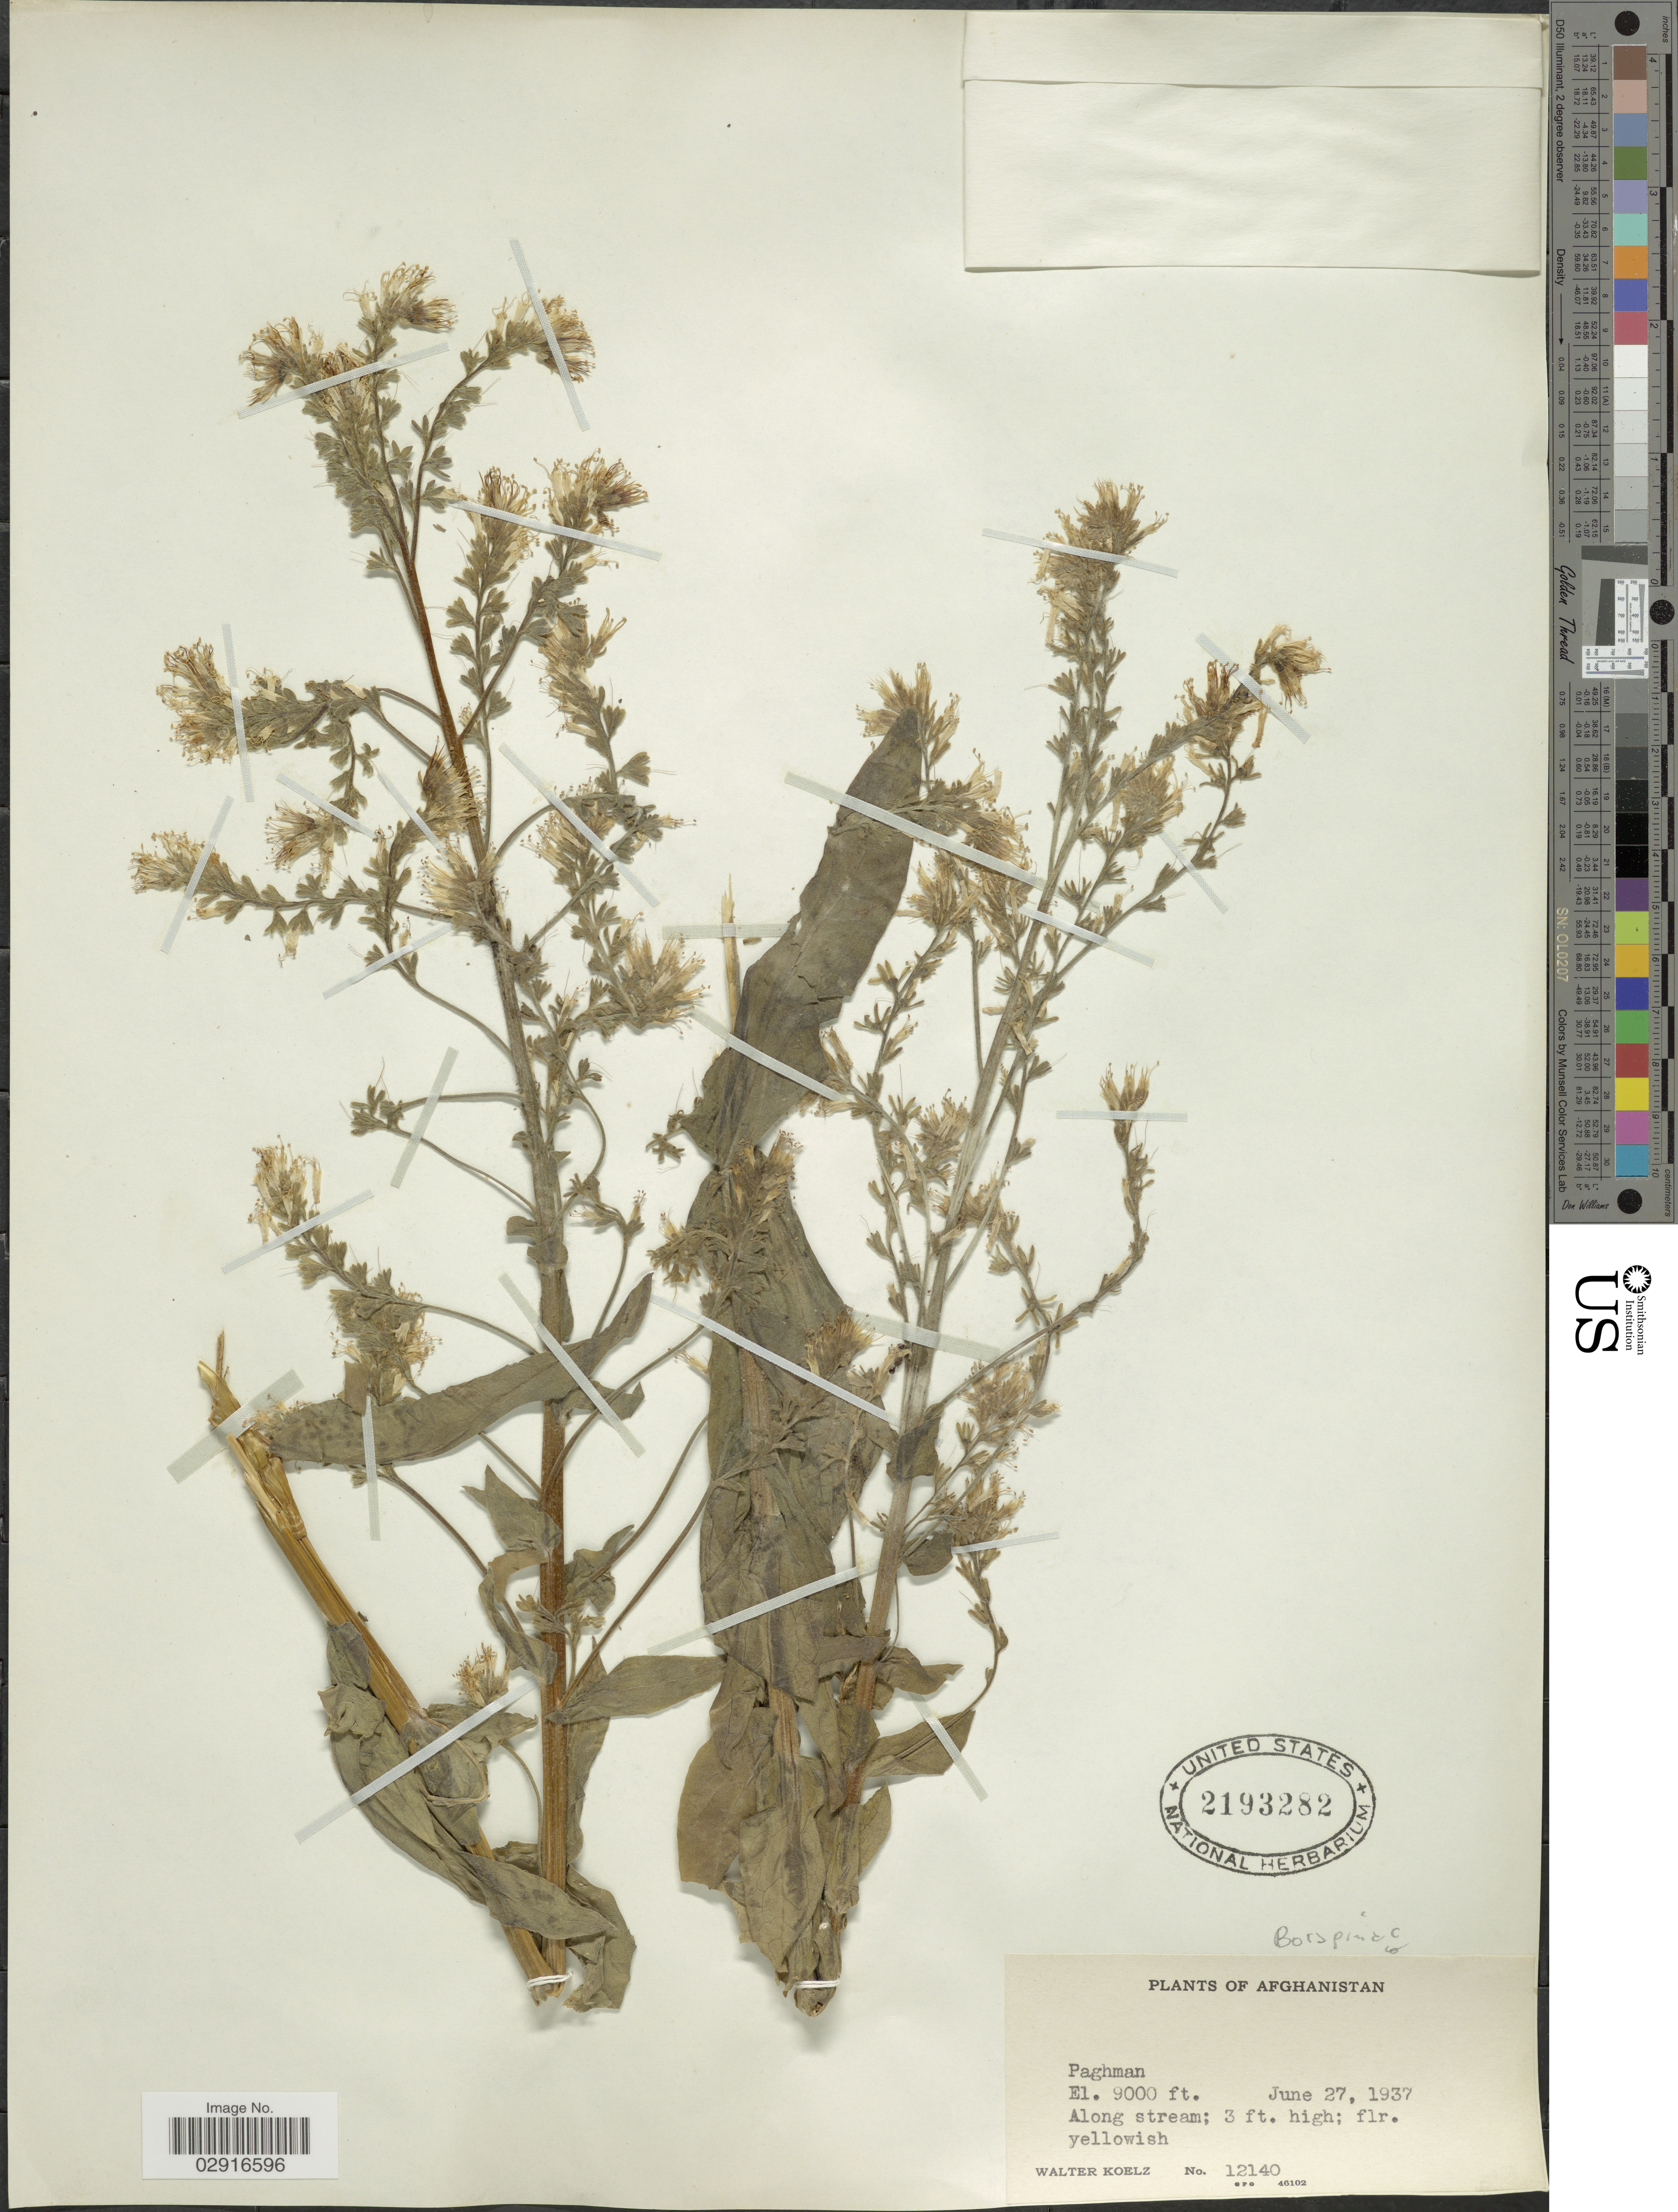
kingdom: Plantae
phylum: Tracheophyta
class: Magnoliopsida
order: Boraginales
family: Boraginaceae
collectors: W. N. Koelz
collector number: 12140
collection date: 1937-06-27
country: Afghanistan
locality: Paghman.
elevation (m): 2743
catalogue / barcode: US 2193282